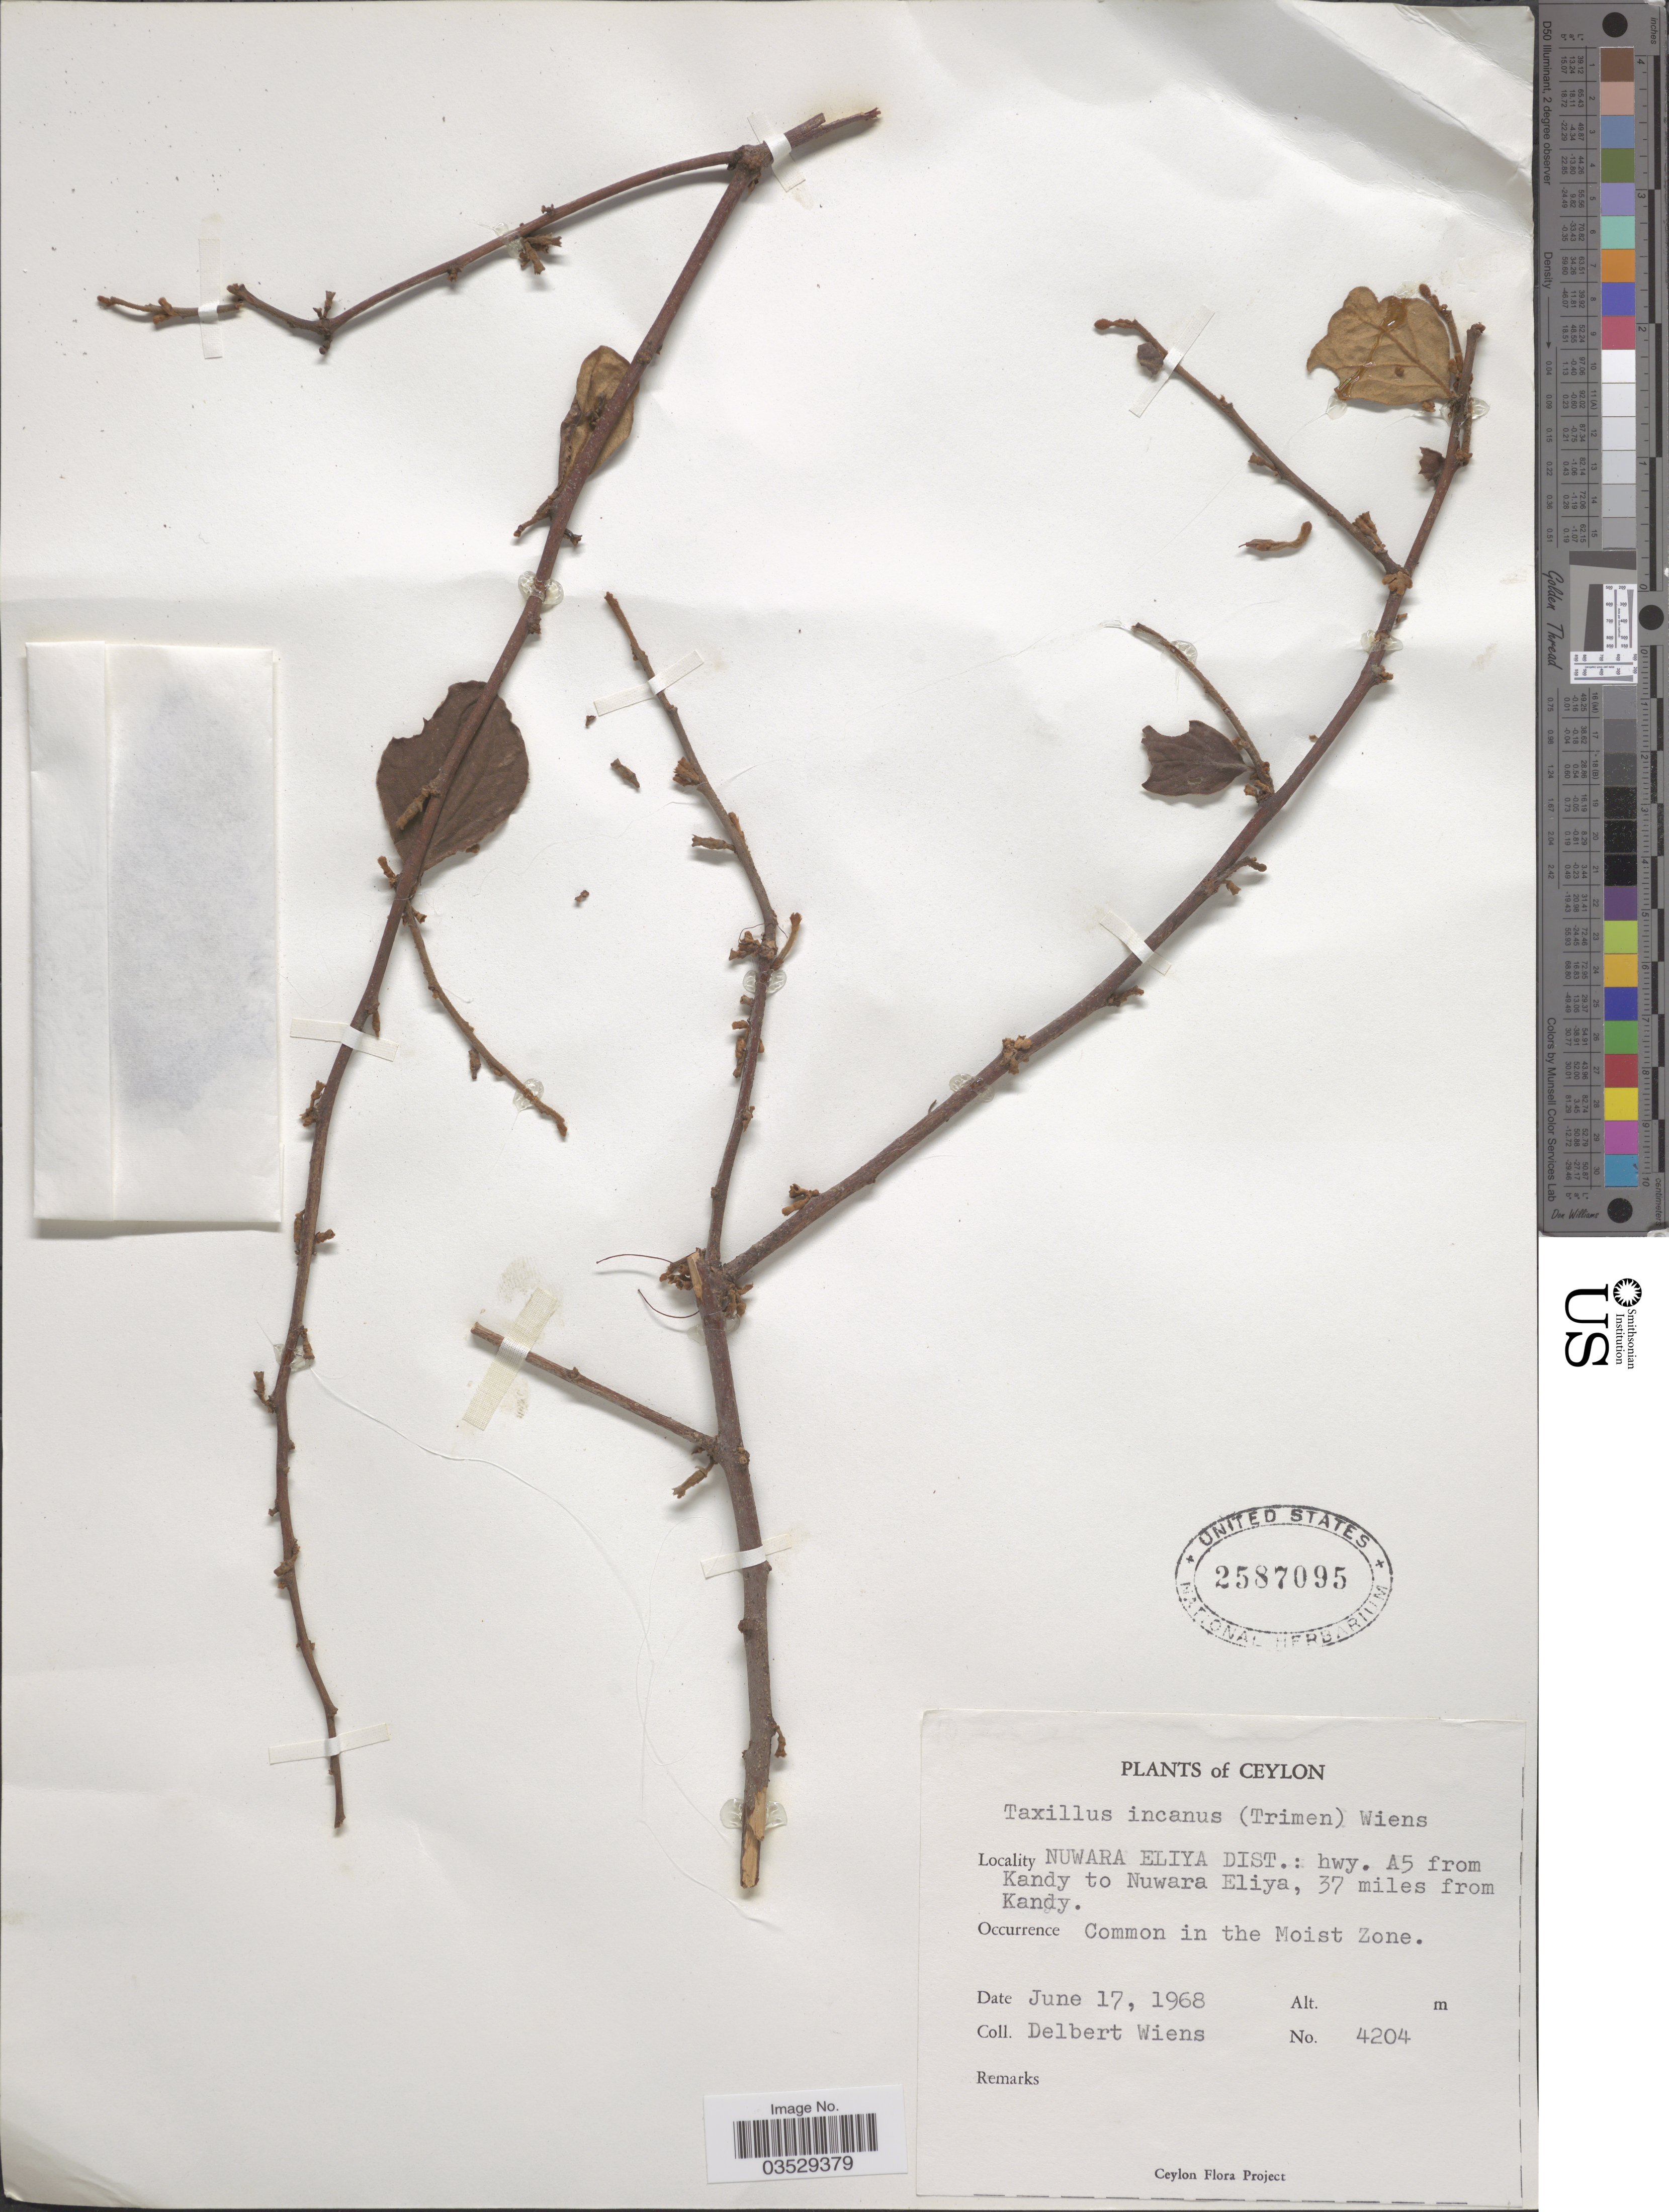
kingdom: Plantae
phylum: Tracheophyta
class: Magnoliopsida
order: Santalales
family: Loranthaceae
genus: Taxillus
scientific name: Taxillus incanus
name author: (Trimen) Wiens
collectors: D. Wiens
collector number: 4204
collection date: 1968-06-17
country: Sri Lanka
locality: Ceylon. Nuwara Eliya Dist.: hwy. A5 from Kandy to Nuwara Eliya, 37 miles from Kandy. Common in the Moist Zone.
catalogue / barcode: US 2587095